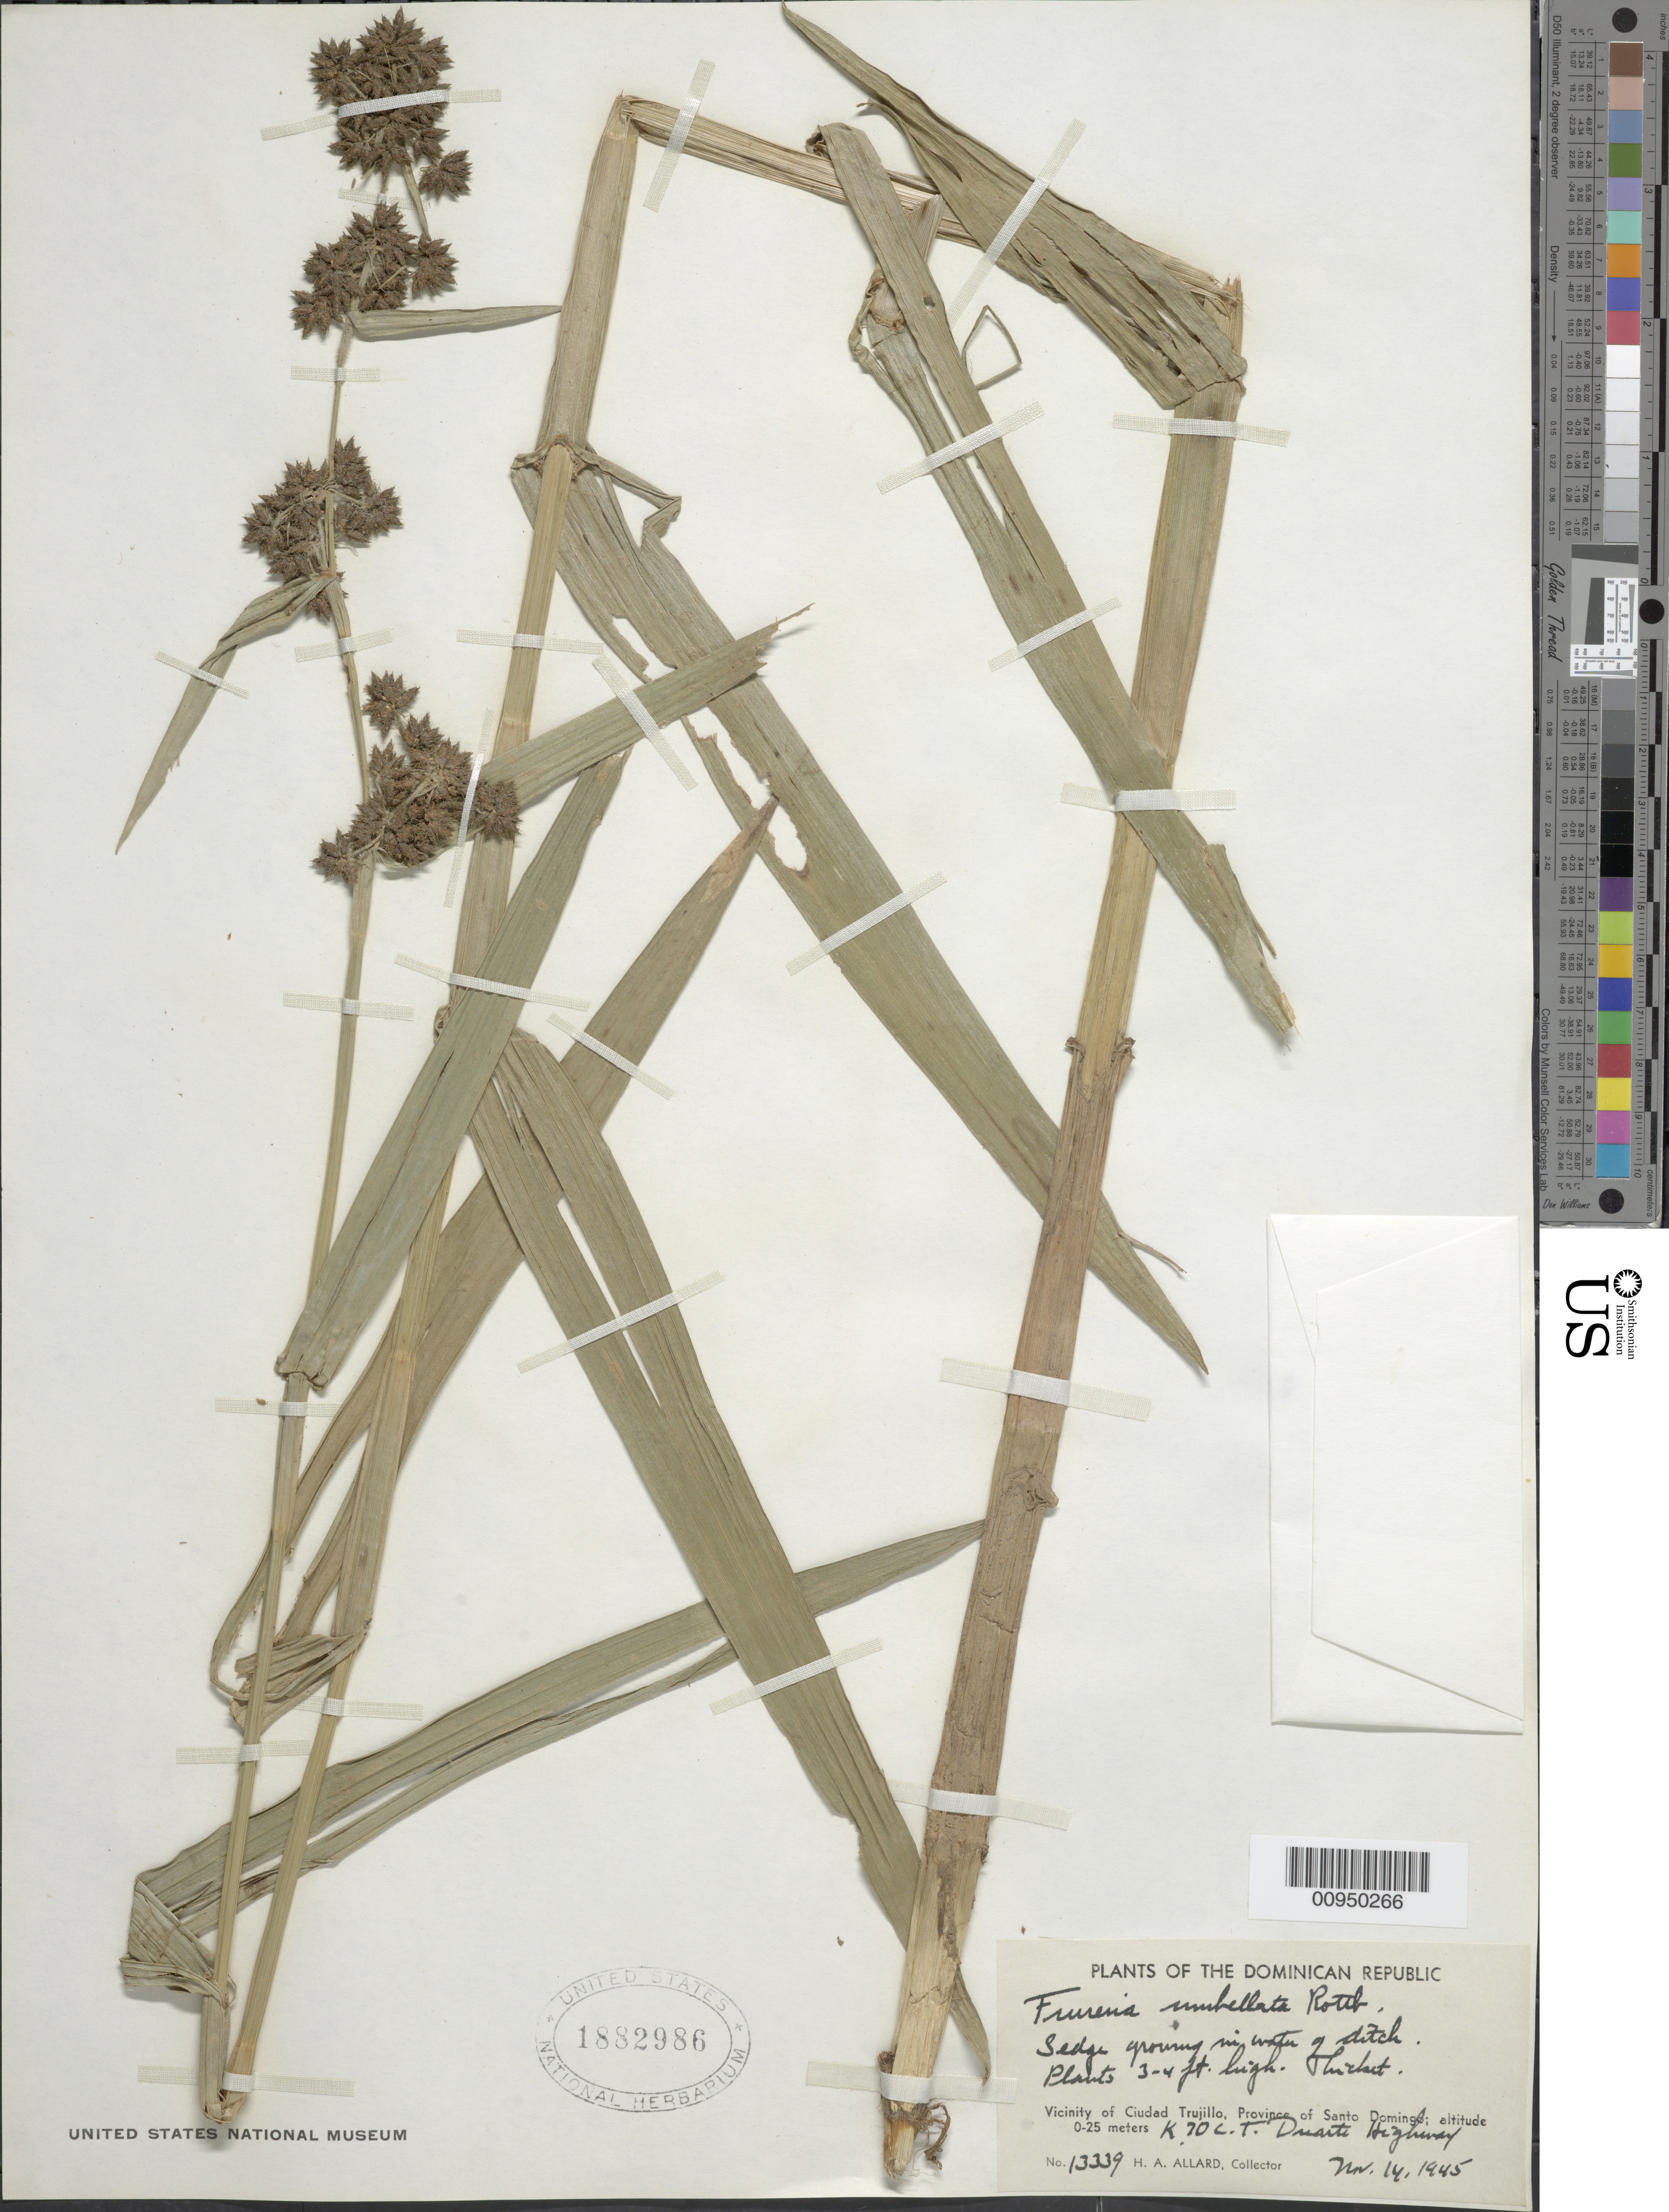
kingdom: Plantae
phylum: Tracheophyta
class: Liliopsida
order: Poales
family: Cyperaceae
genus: Fuirena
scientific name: Fuirena umbellata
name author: Rottb.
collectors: H. A. Allard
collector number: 13339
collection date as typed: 14 Nov 1945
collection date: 1945-11-14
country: Dominican Republic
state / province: Santo Domingo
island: Hispaniola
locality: Vicinity of Ciudad Trujillo, K 70 C.T. Duarte Highway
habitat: Growing in water of ditch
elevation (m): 0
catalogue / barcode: US 1882986